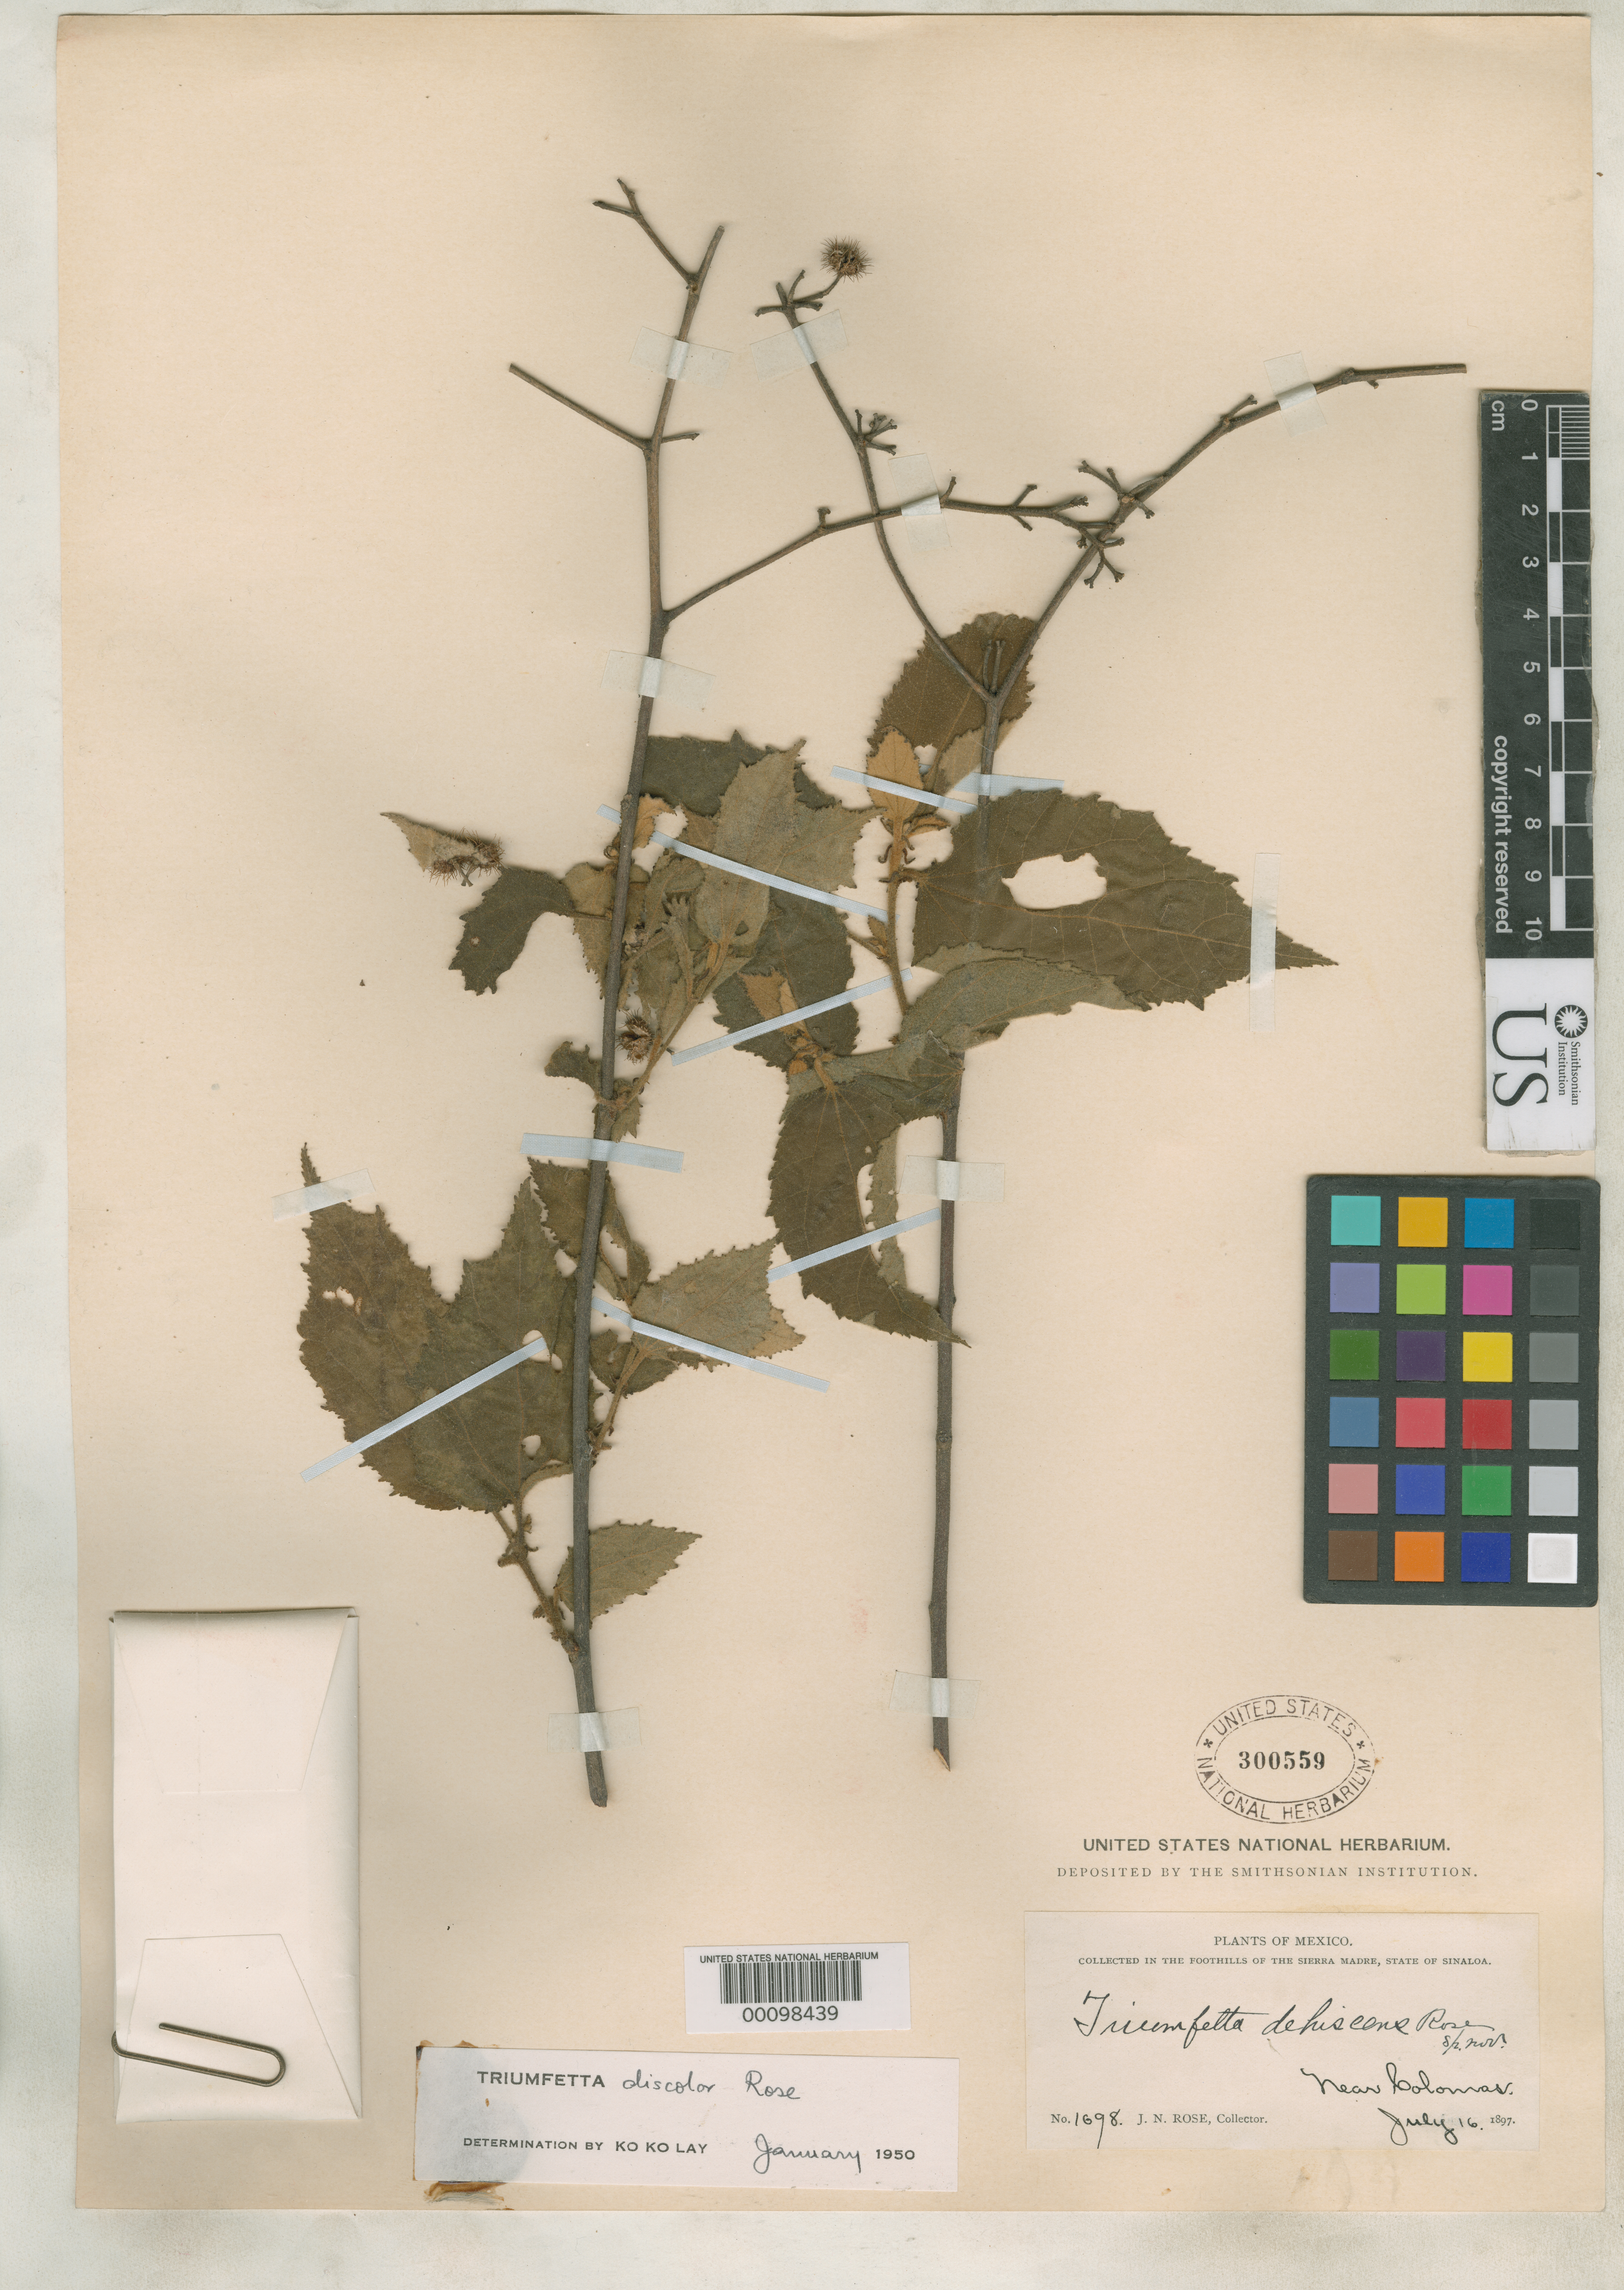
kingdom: Plantae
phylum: Tracheophyta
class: Magnoliopsida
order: Malvales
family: Malvaceae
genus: Triumfetta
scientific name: Triumfetta dehiscens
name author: Rose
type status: Holotype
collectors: J. N. Rose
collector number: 1698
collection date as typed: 16 Jul 1897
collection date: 1897-07-16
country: Mexico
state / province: Sinaloa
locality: Near Colomas.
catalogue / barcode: US 300559